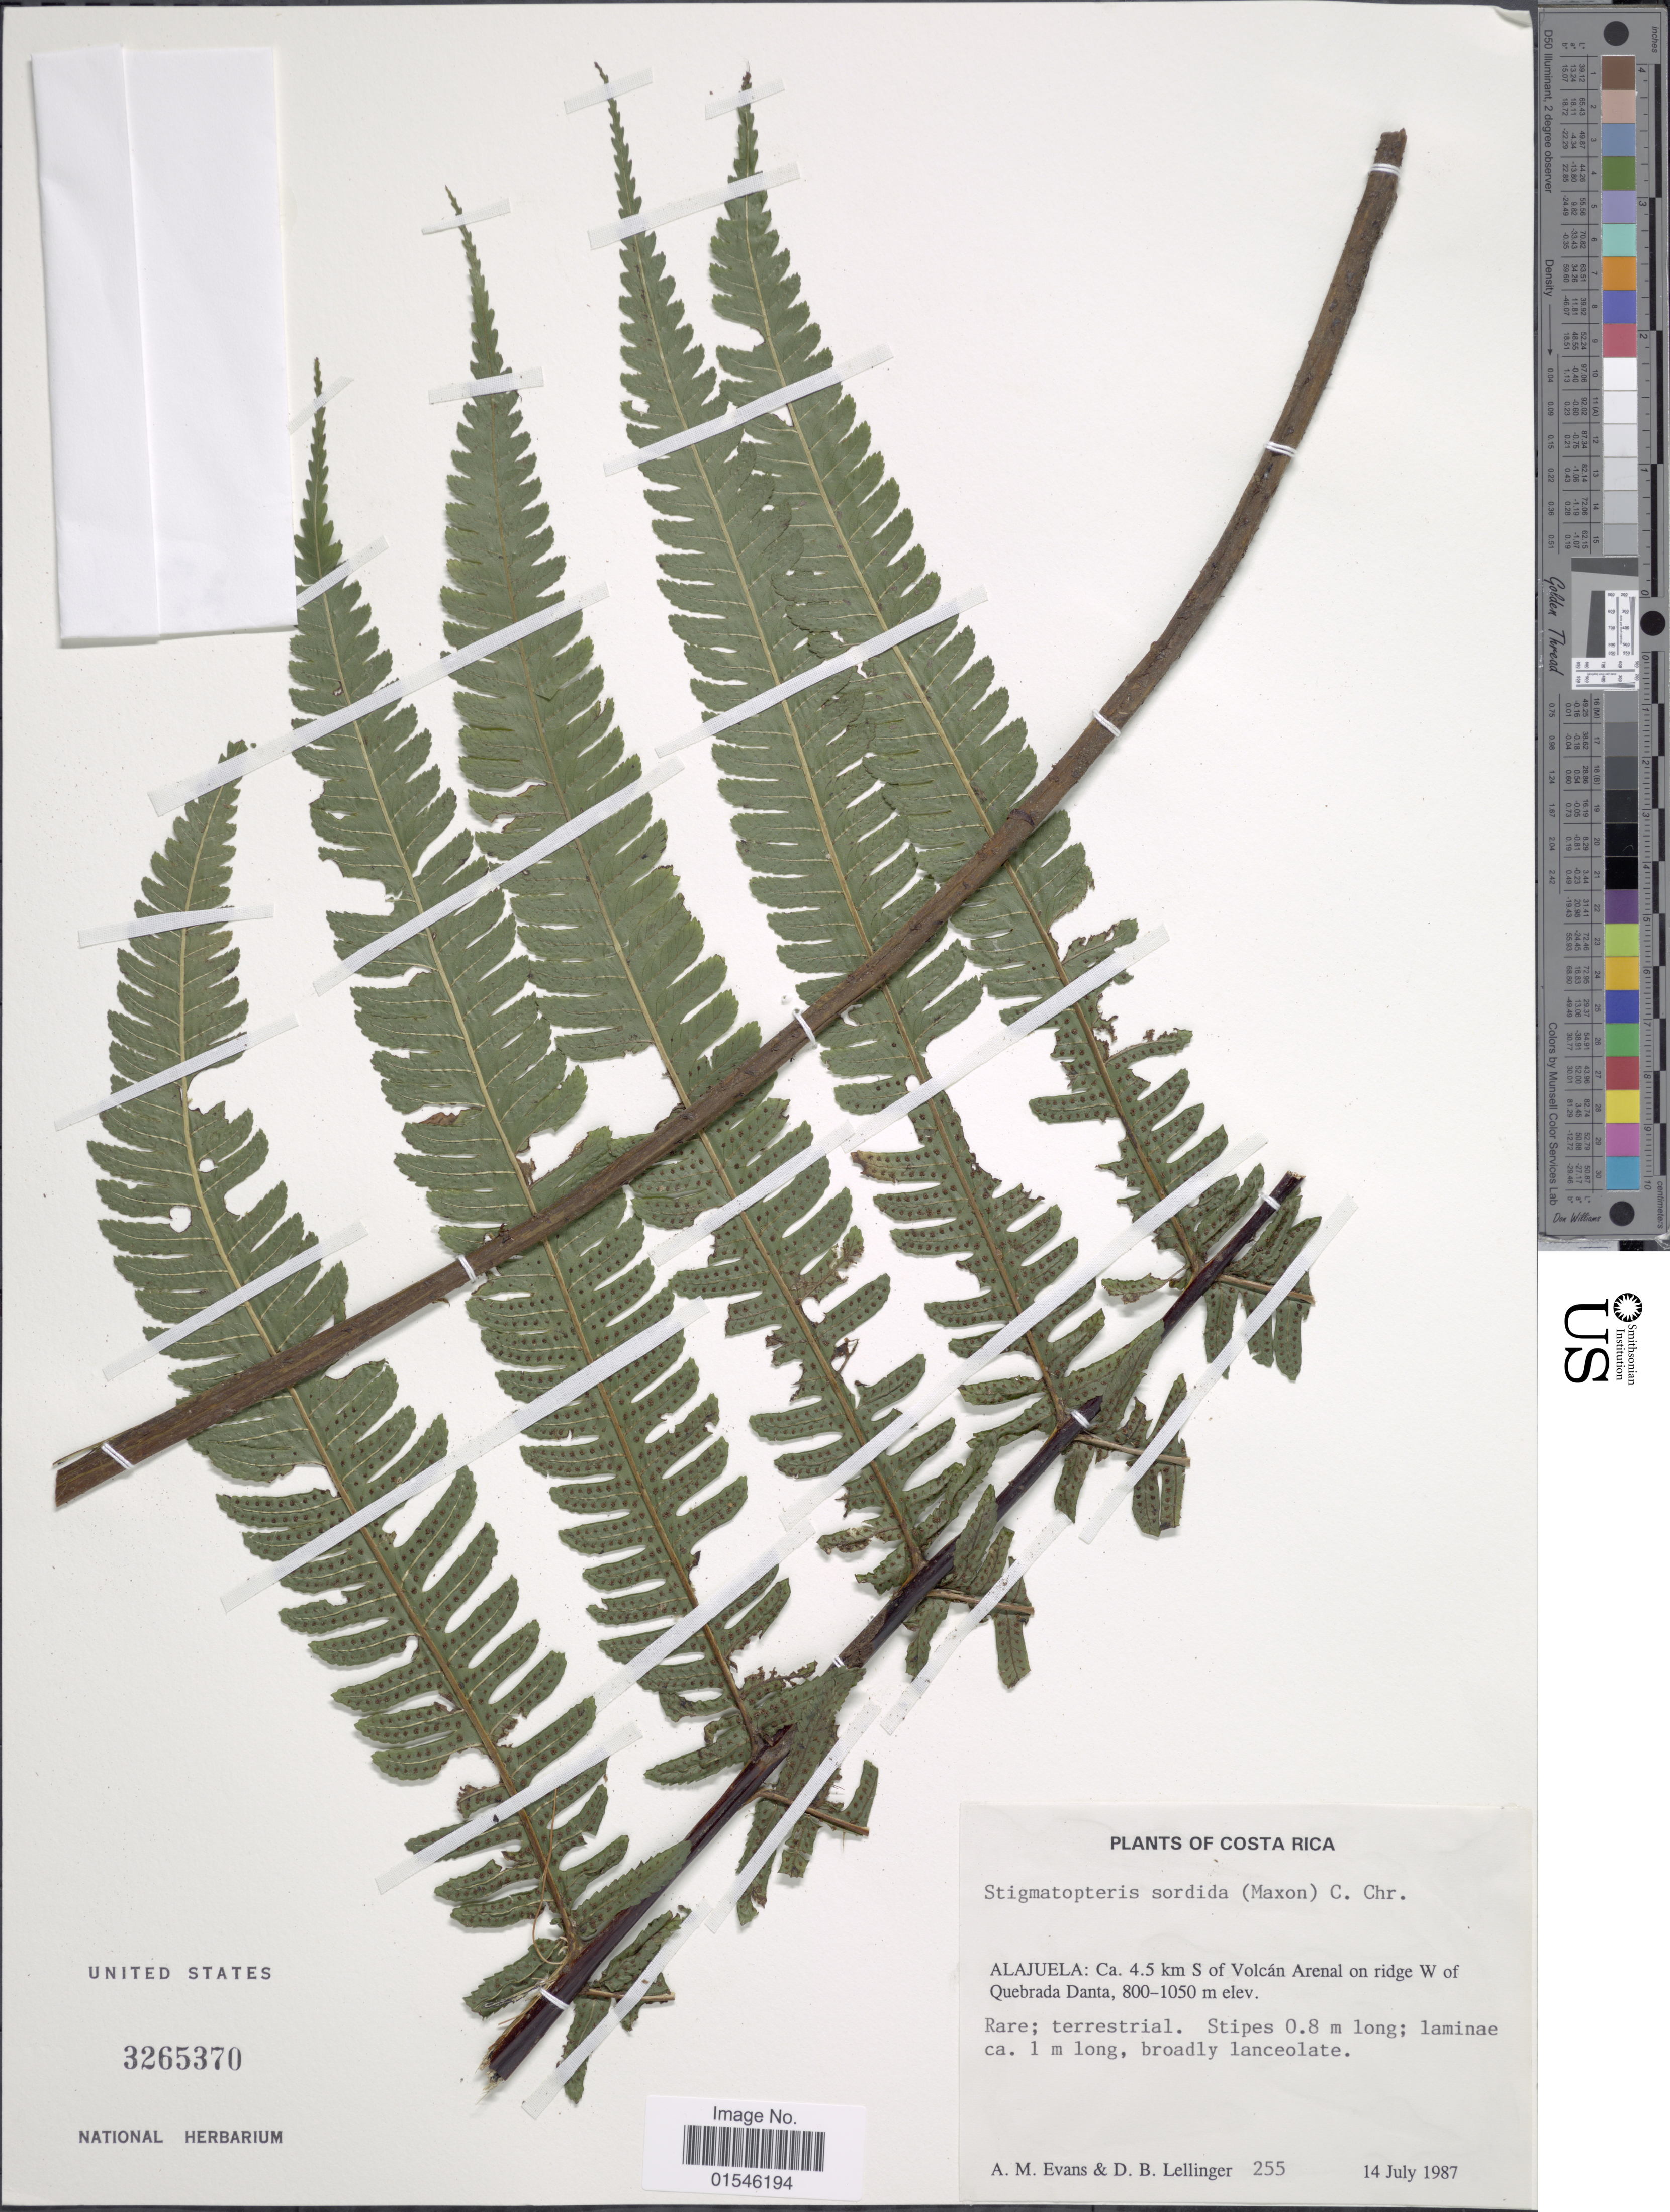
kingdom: Plantae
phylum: Tracheophyta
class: Polypodiopsida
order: Polypodiales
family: Dryopteridaceae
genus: Stigmatopteris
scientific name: Stigmatopteris sordida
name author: (Maxon) C. Chr.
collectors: A. M. Evans & D. B. Lellinger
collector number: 255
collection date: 1987-07-14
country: Costa Rica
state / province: Alajuela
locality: Ca. 4.5 km S of Volcán Arenal on ridge W of Quebrada Danta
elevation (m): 800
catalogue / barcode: US 3265370